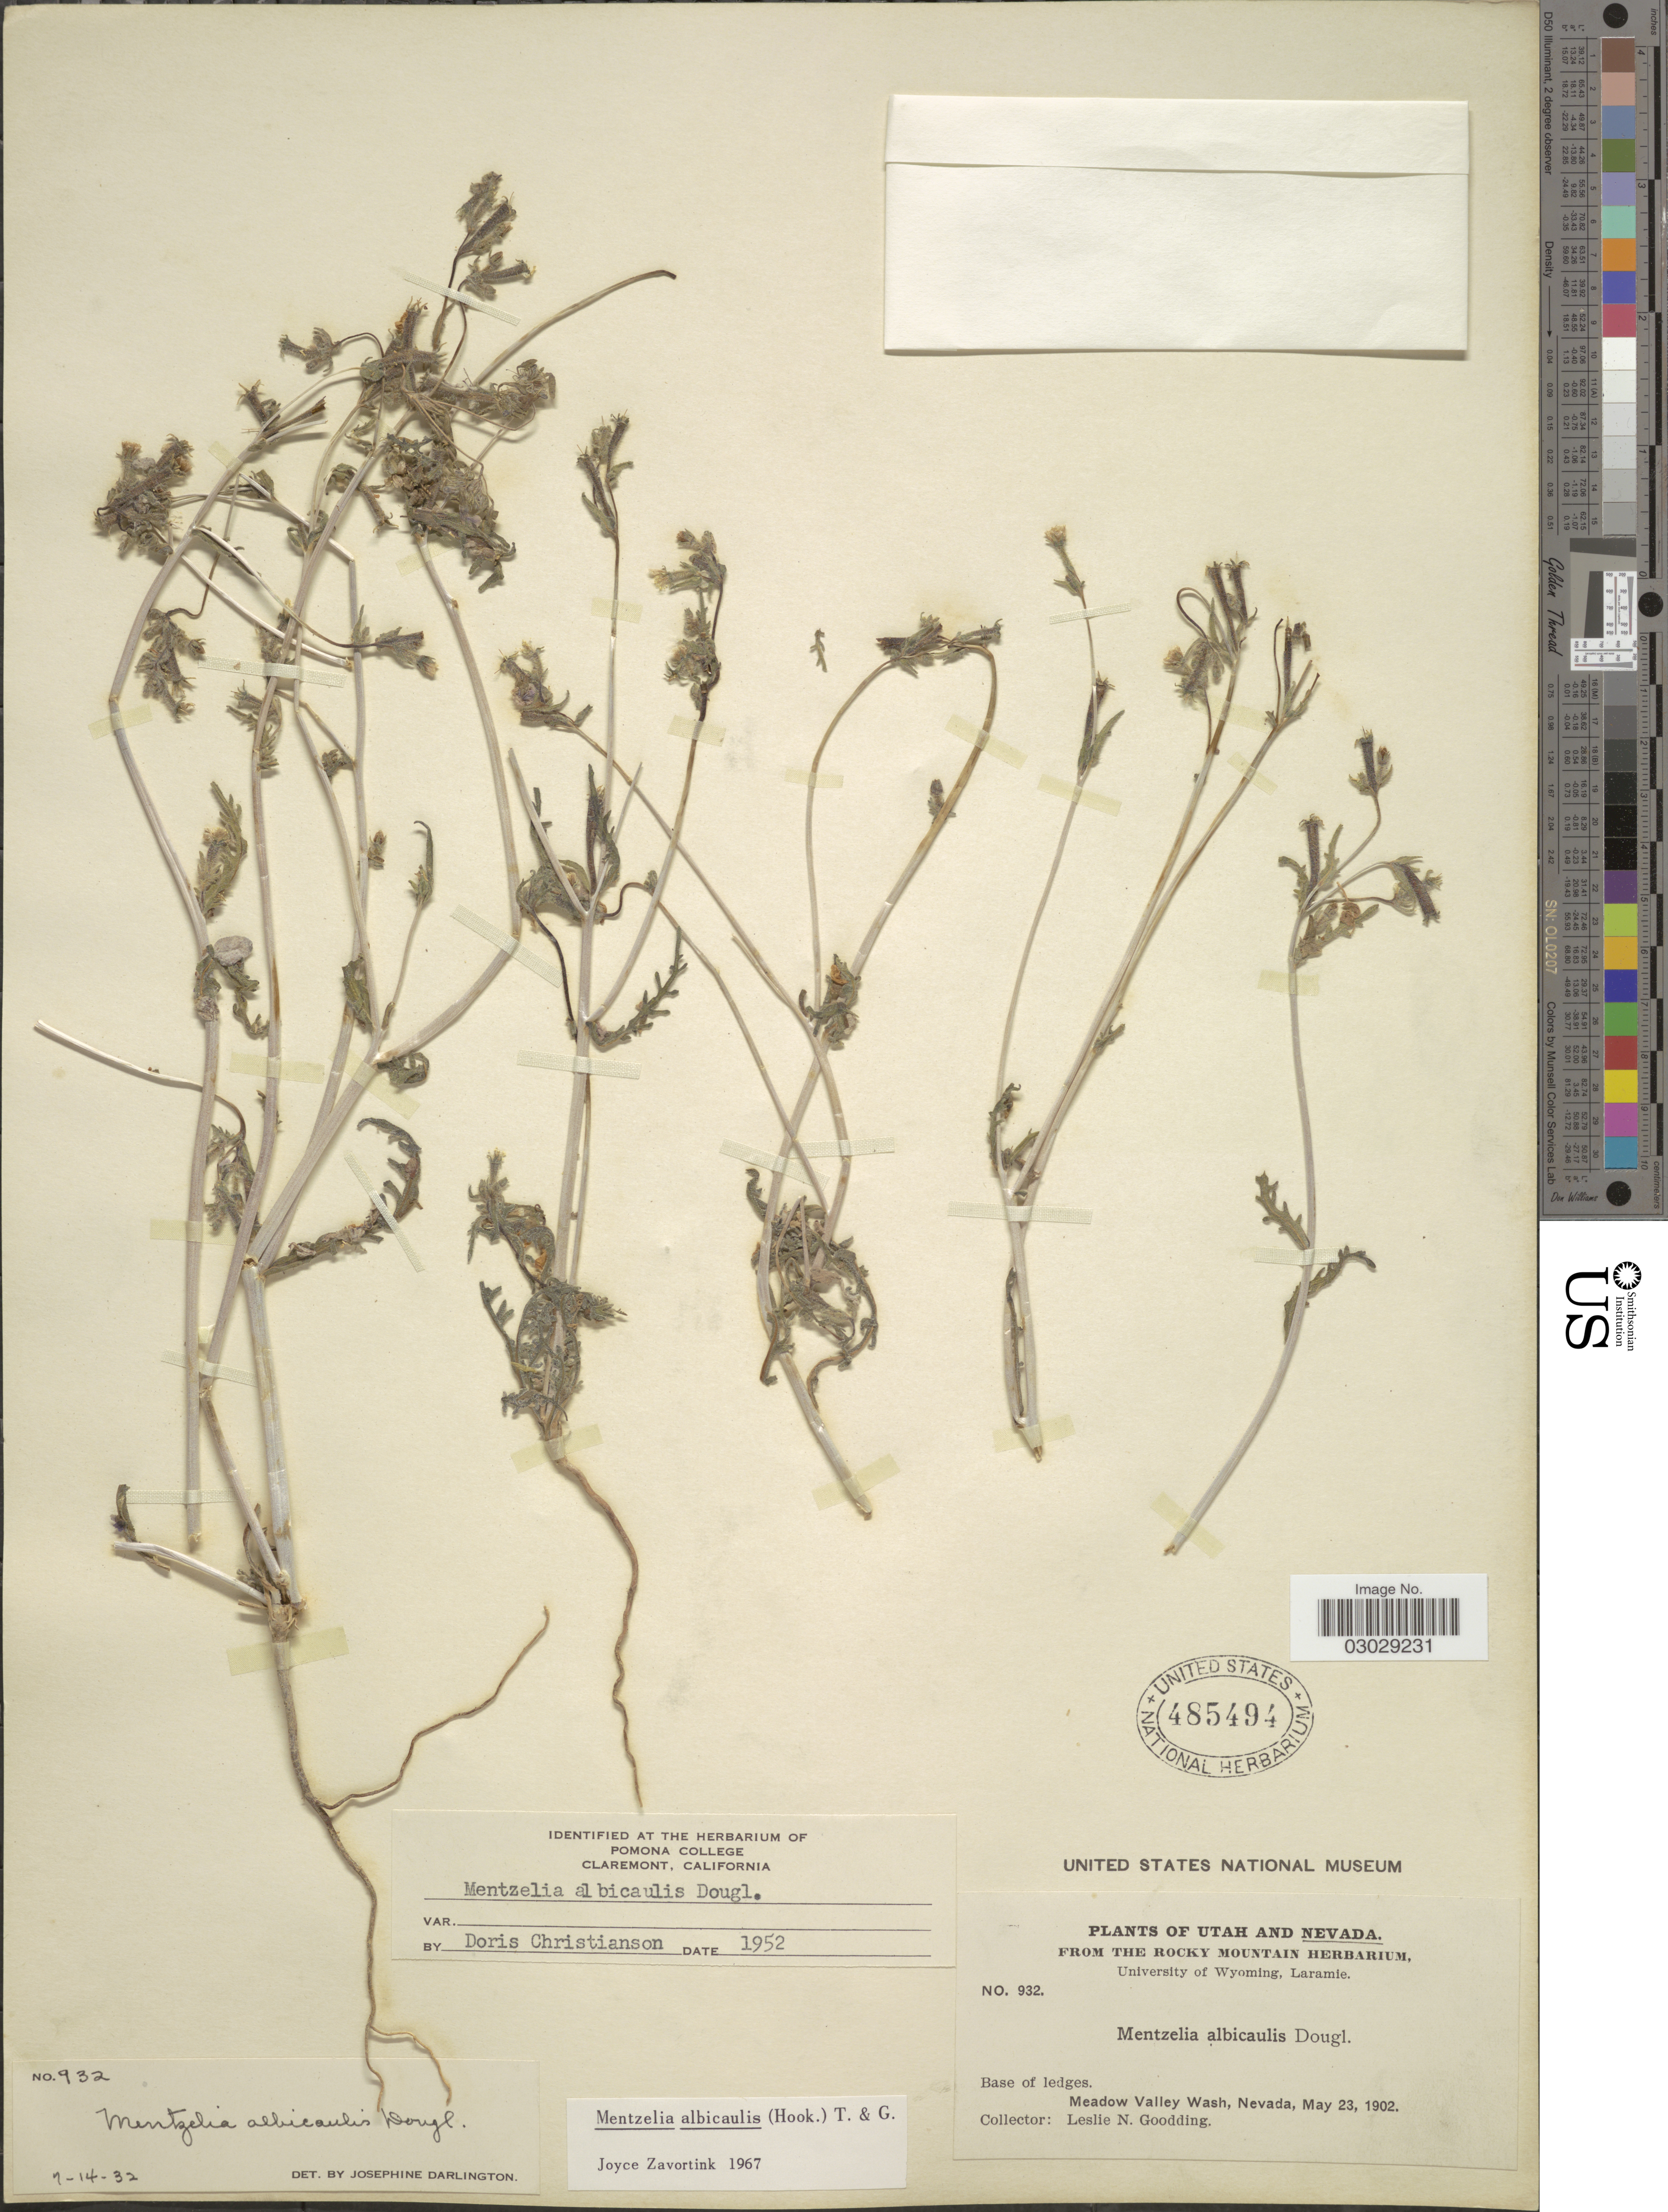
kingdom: Plantae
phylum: Tracheophyta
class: Magnoliopsida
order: Cornales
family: Loasaceae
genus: Mentzelia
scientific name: Mentzelia albicaulis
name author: (Douglas ex Hook.) Douglas ex Torr. & A. Gray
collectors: L. N. Goodding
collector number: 932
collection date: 1902-05-23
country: United States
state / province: Nevada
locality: Base of ledges. Meadow Valley Wash.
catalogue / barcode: US 485494